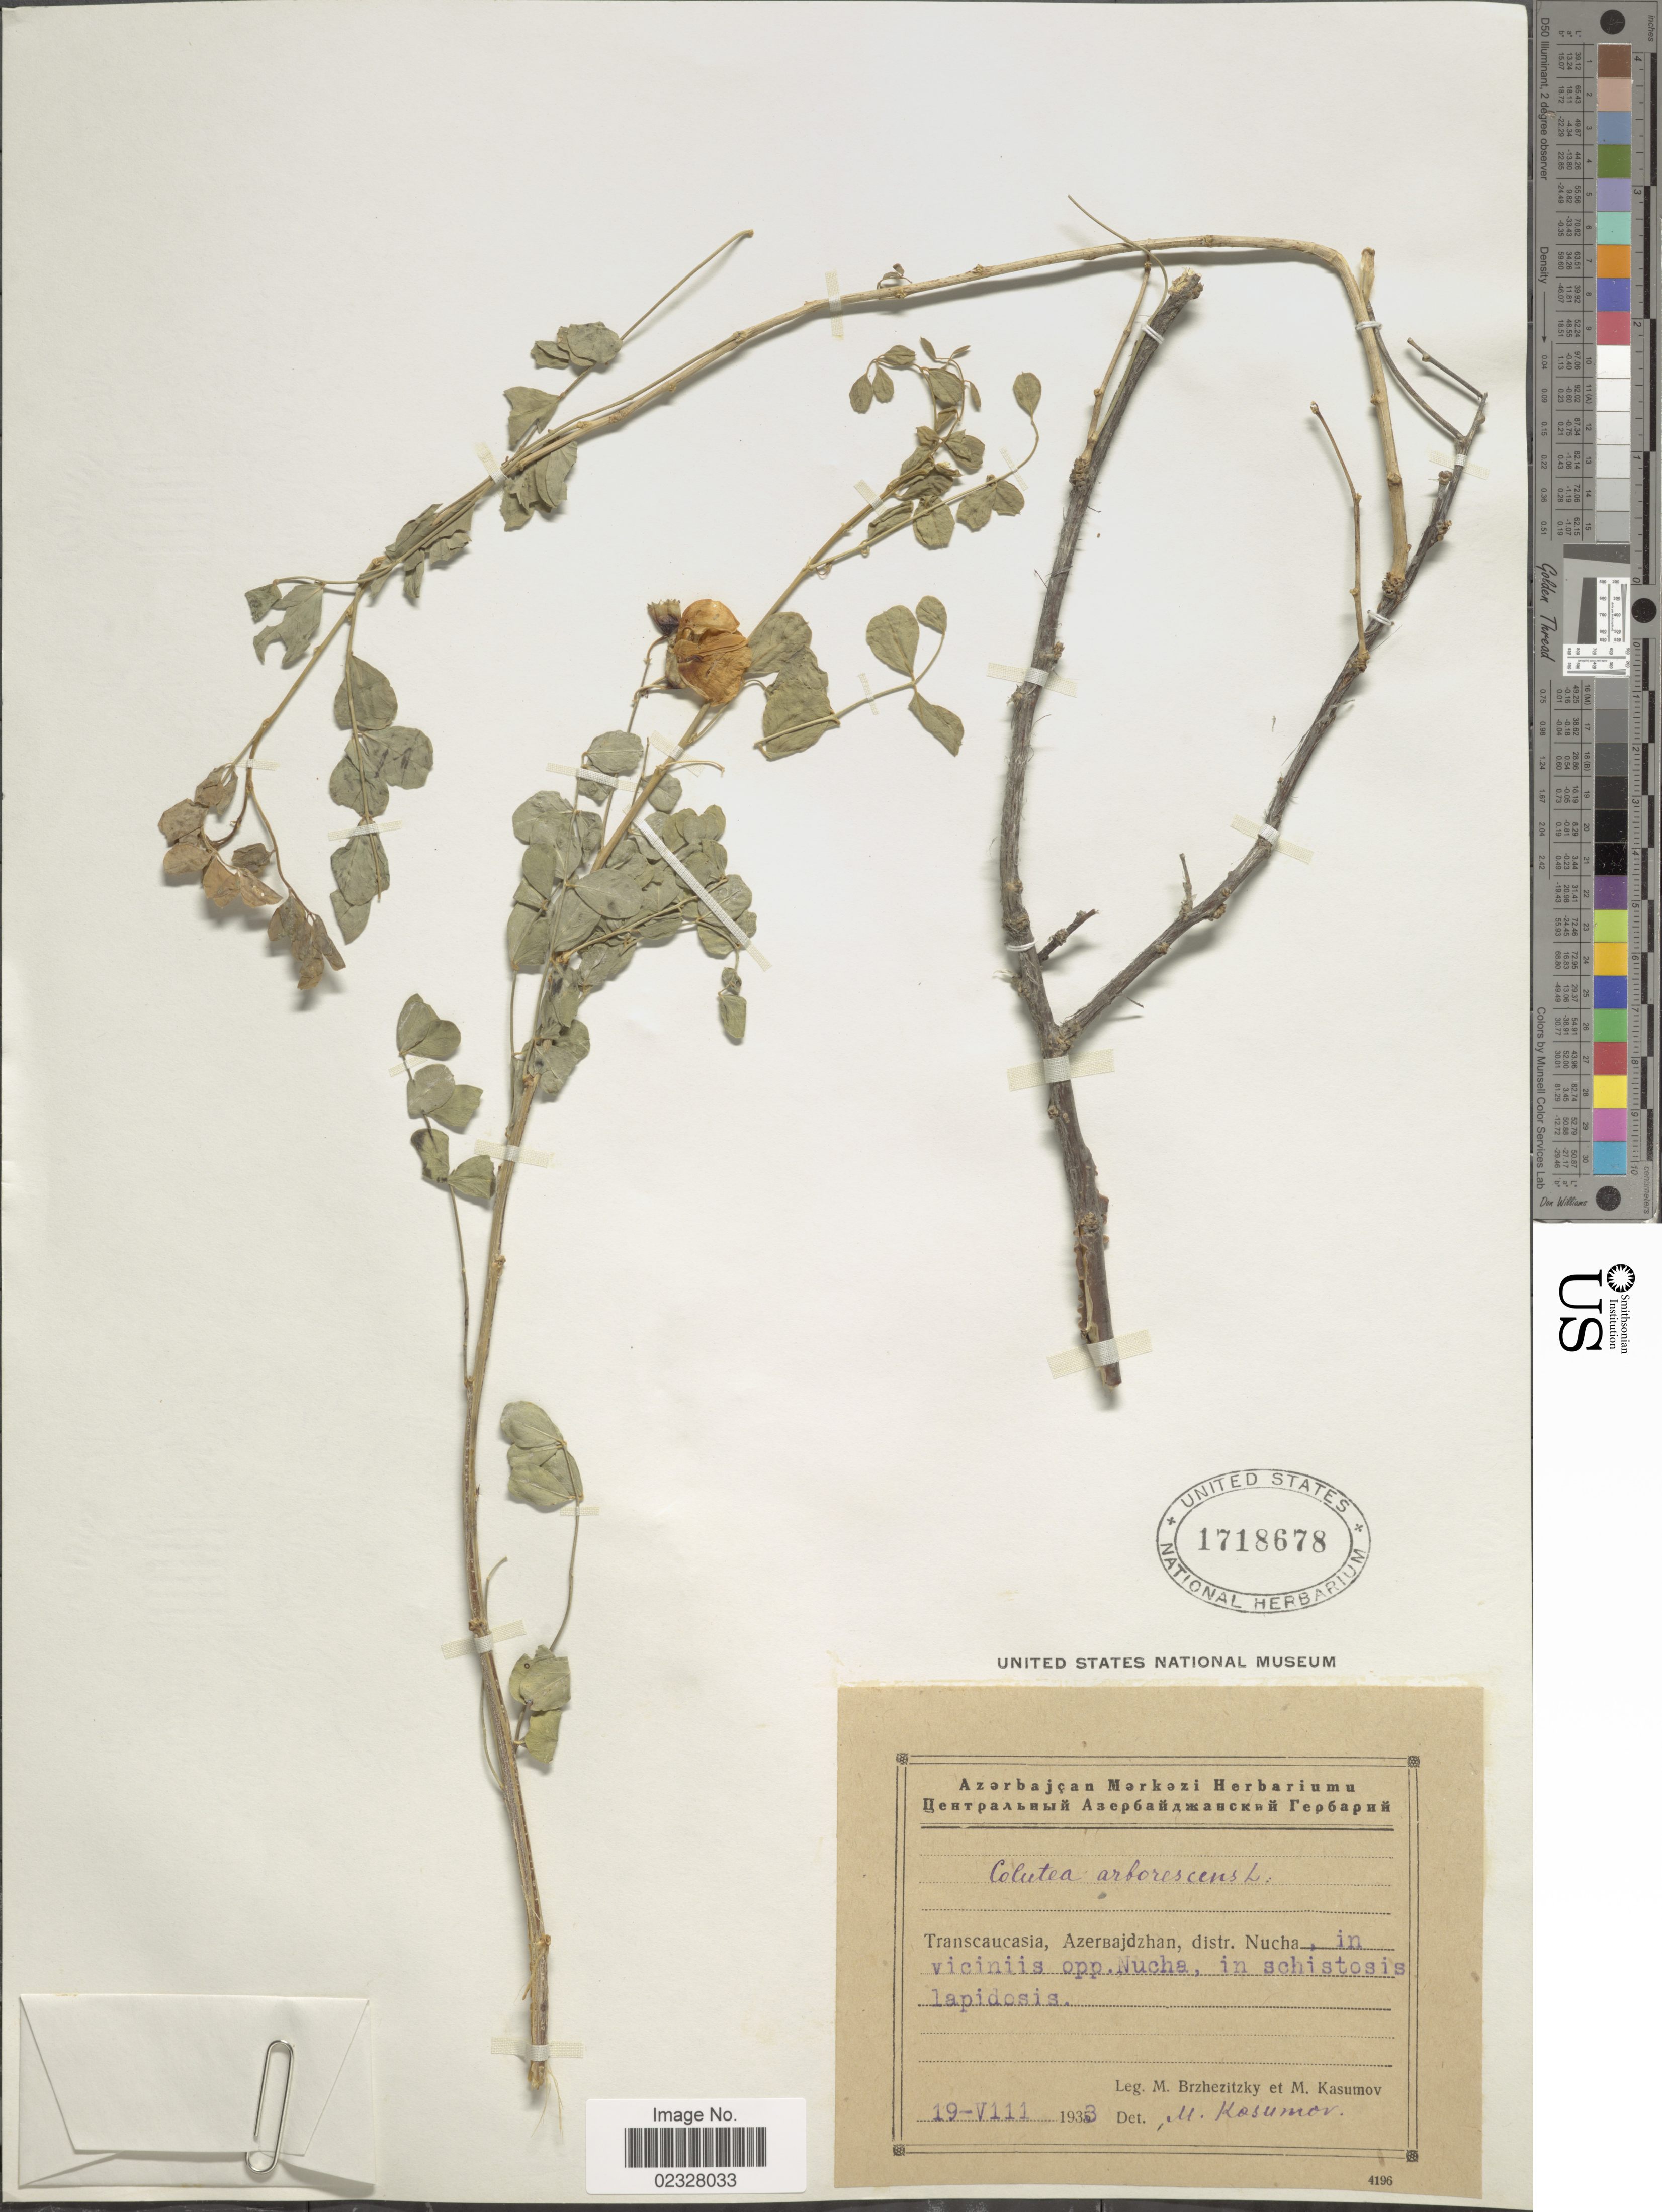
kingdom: Plantae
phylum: Tracheophyta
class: Magnoliopsida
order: Fabales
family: Fabaceae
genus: Colutea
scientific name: Colutea arborescens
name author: L.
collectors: M. Brzhezitzky & M. Kasumov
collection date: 1933-08-19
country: Azerbaijan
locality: Transcaucasia, Azerbajdzhan, distr. Nucha, in viciniis opp. Nucha, in schistosis lapidosis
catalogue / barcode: US 1718678